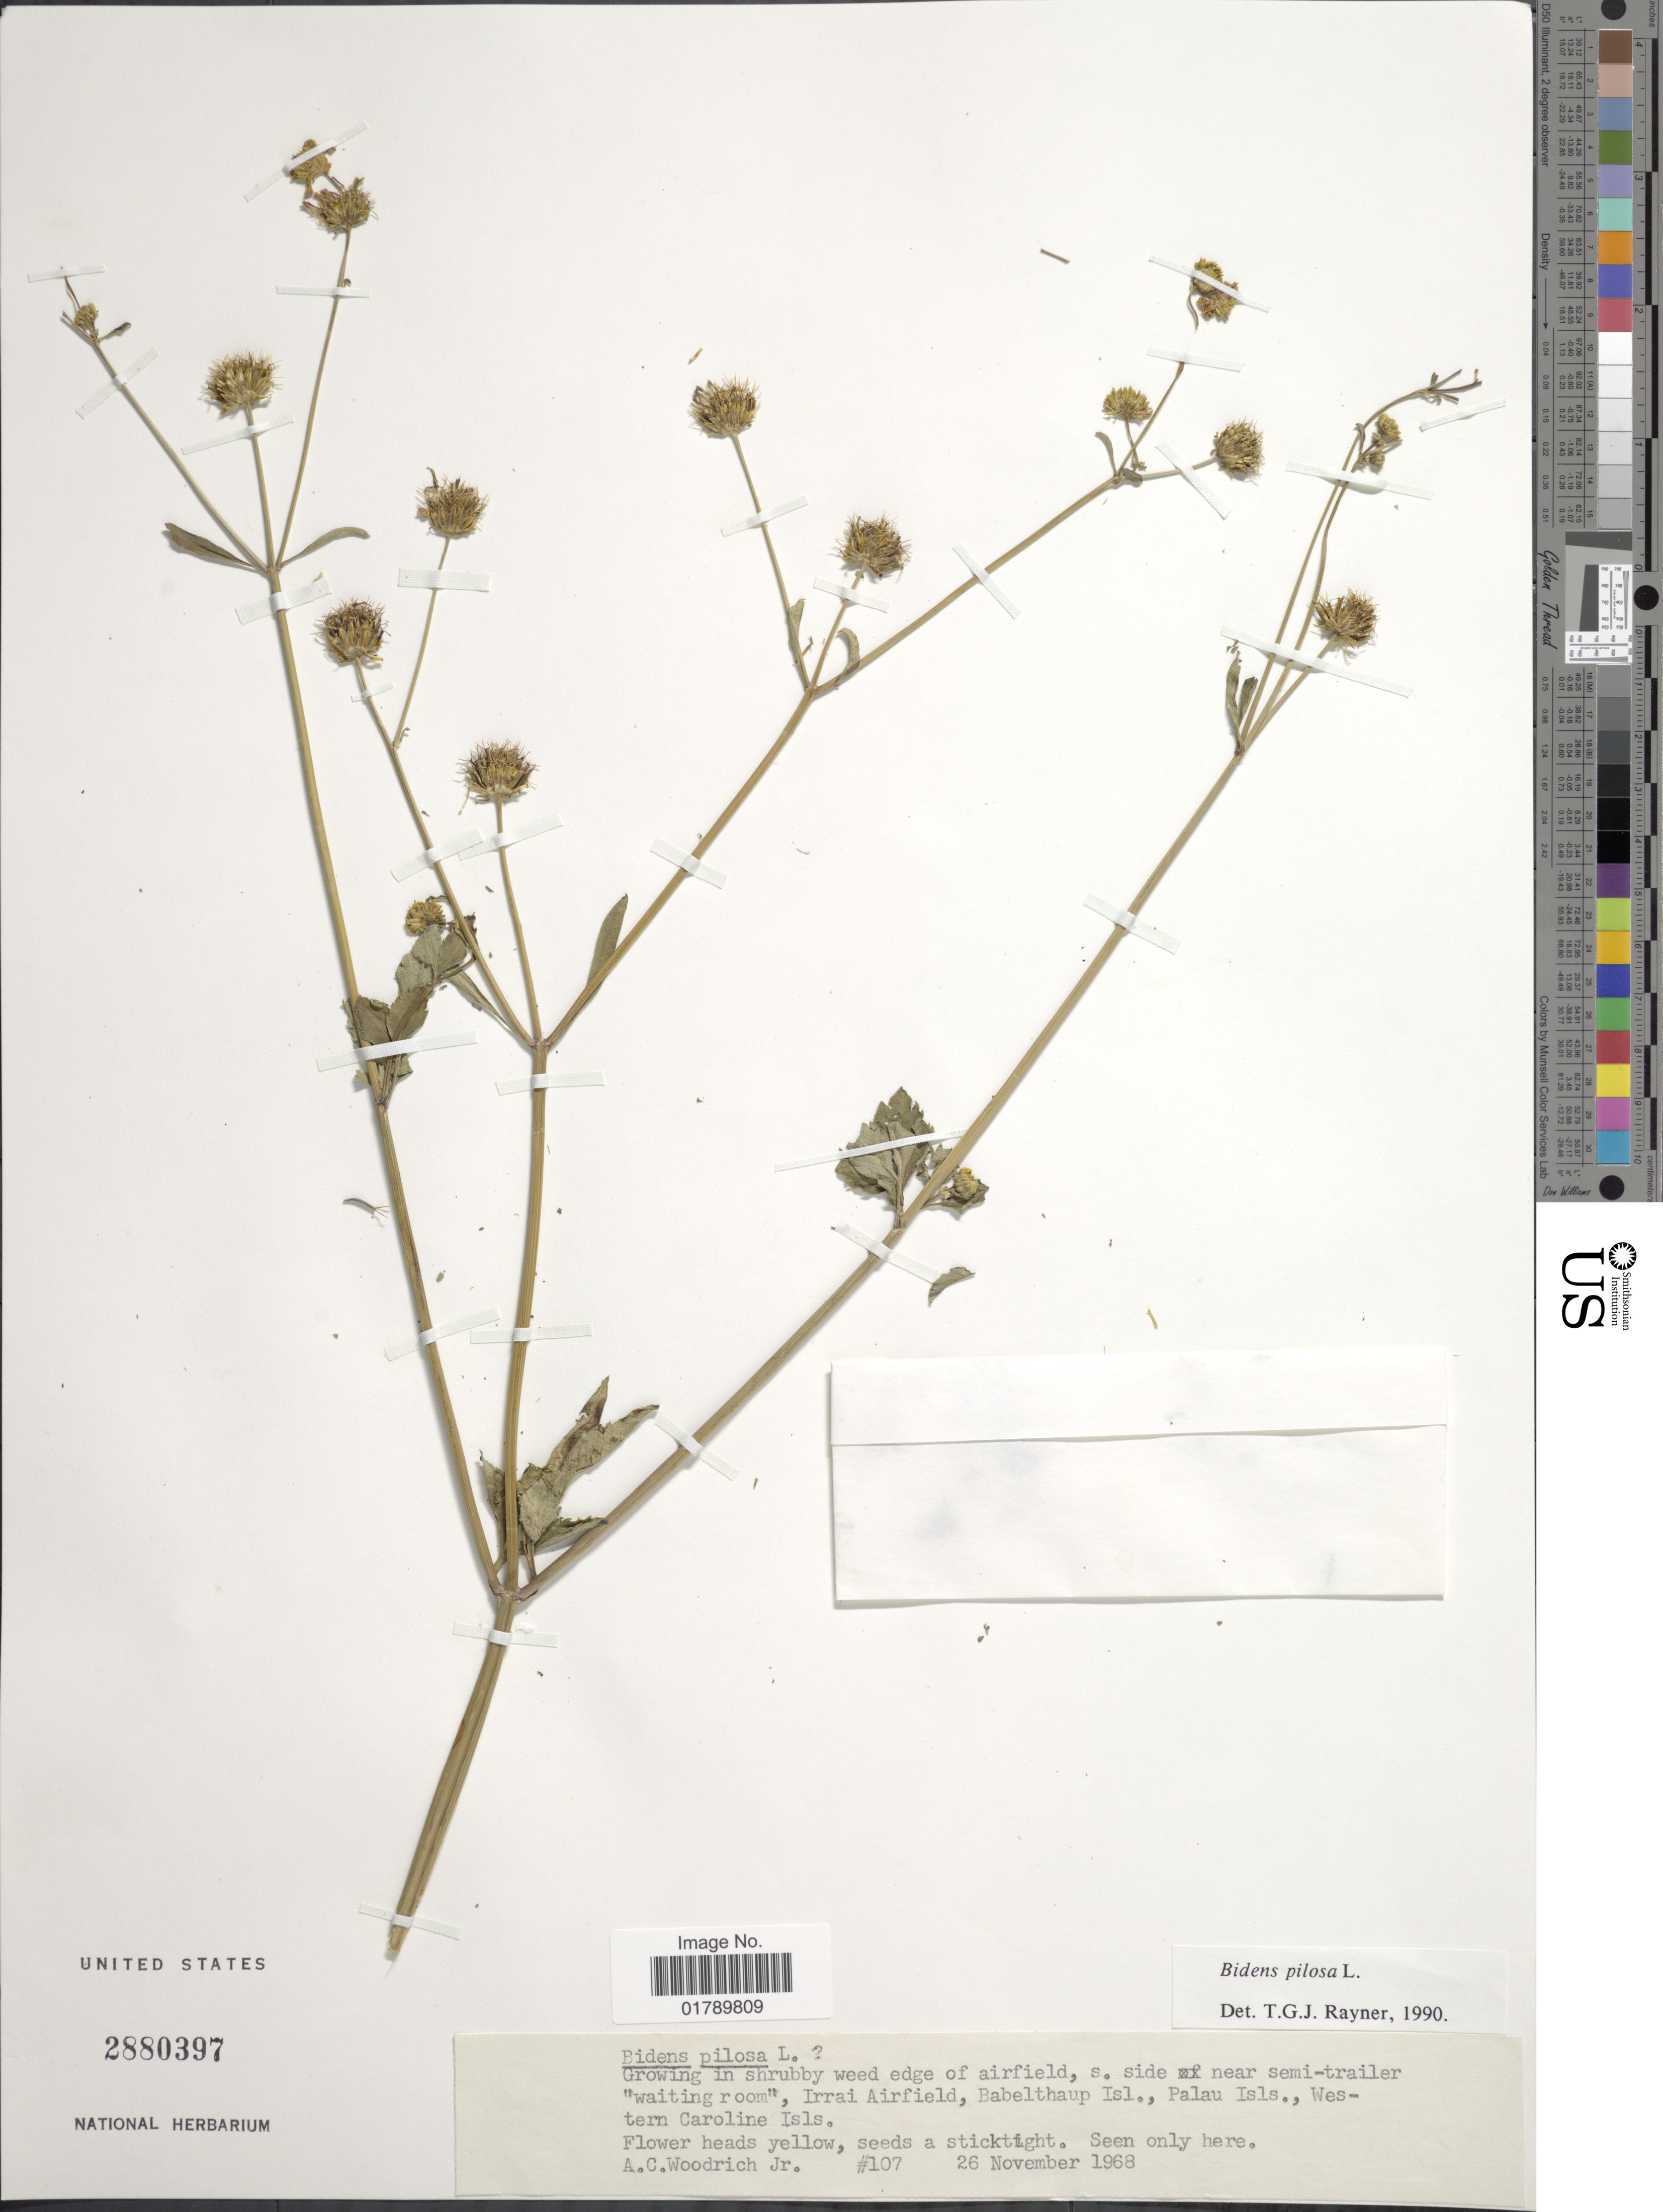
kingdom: Plantae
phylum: Tracheophyta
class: Magnoliopsida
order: Asterales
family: Asteraceae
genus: Bidens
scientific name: Bidens pilosa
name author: L.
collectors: A. Woodrich Jr.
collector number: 107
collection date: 1968-11-26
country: Palau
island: Ngcheangel [Kayangel] Atoll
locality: Irrai Airfield, Babelthaup Isl., Palau Isls., Western Caroling Isls.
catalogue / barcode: US 2880397